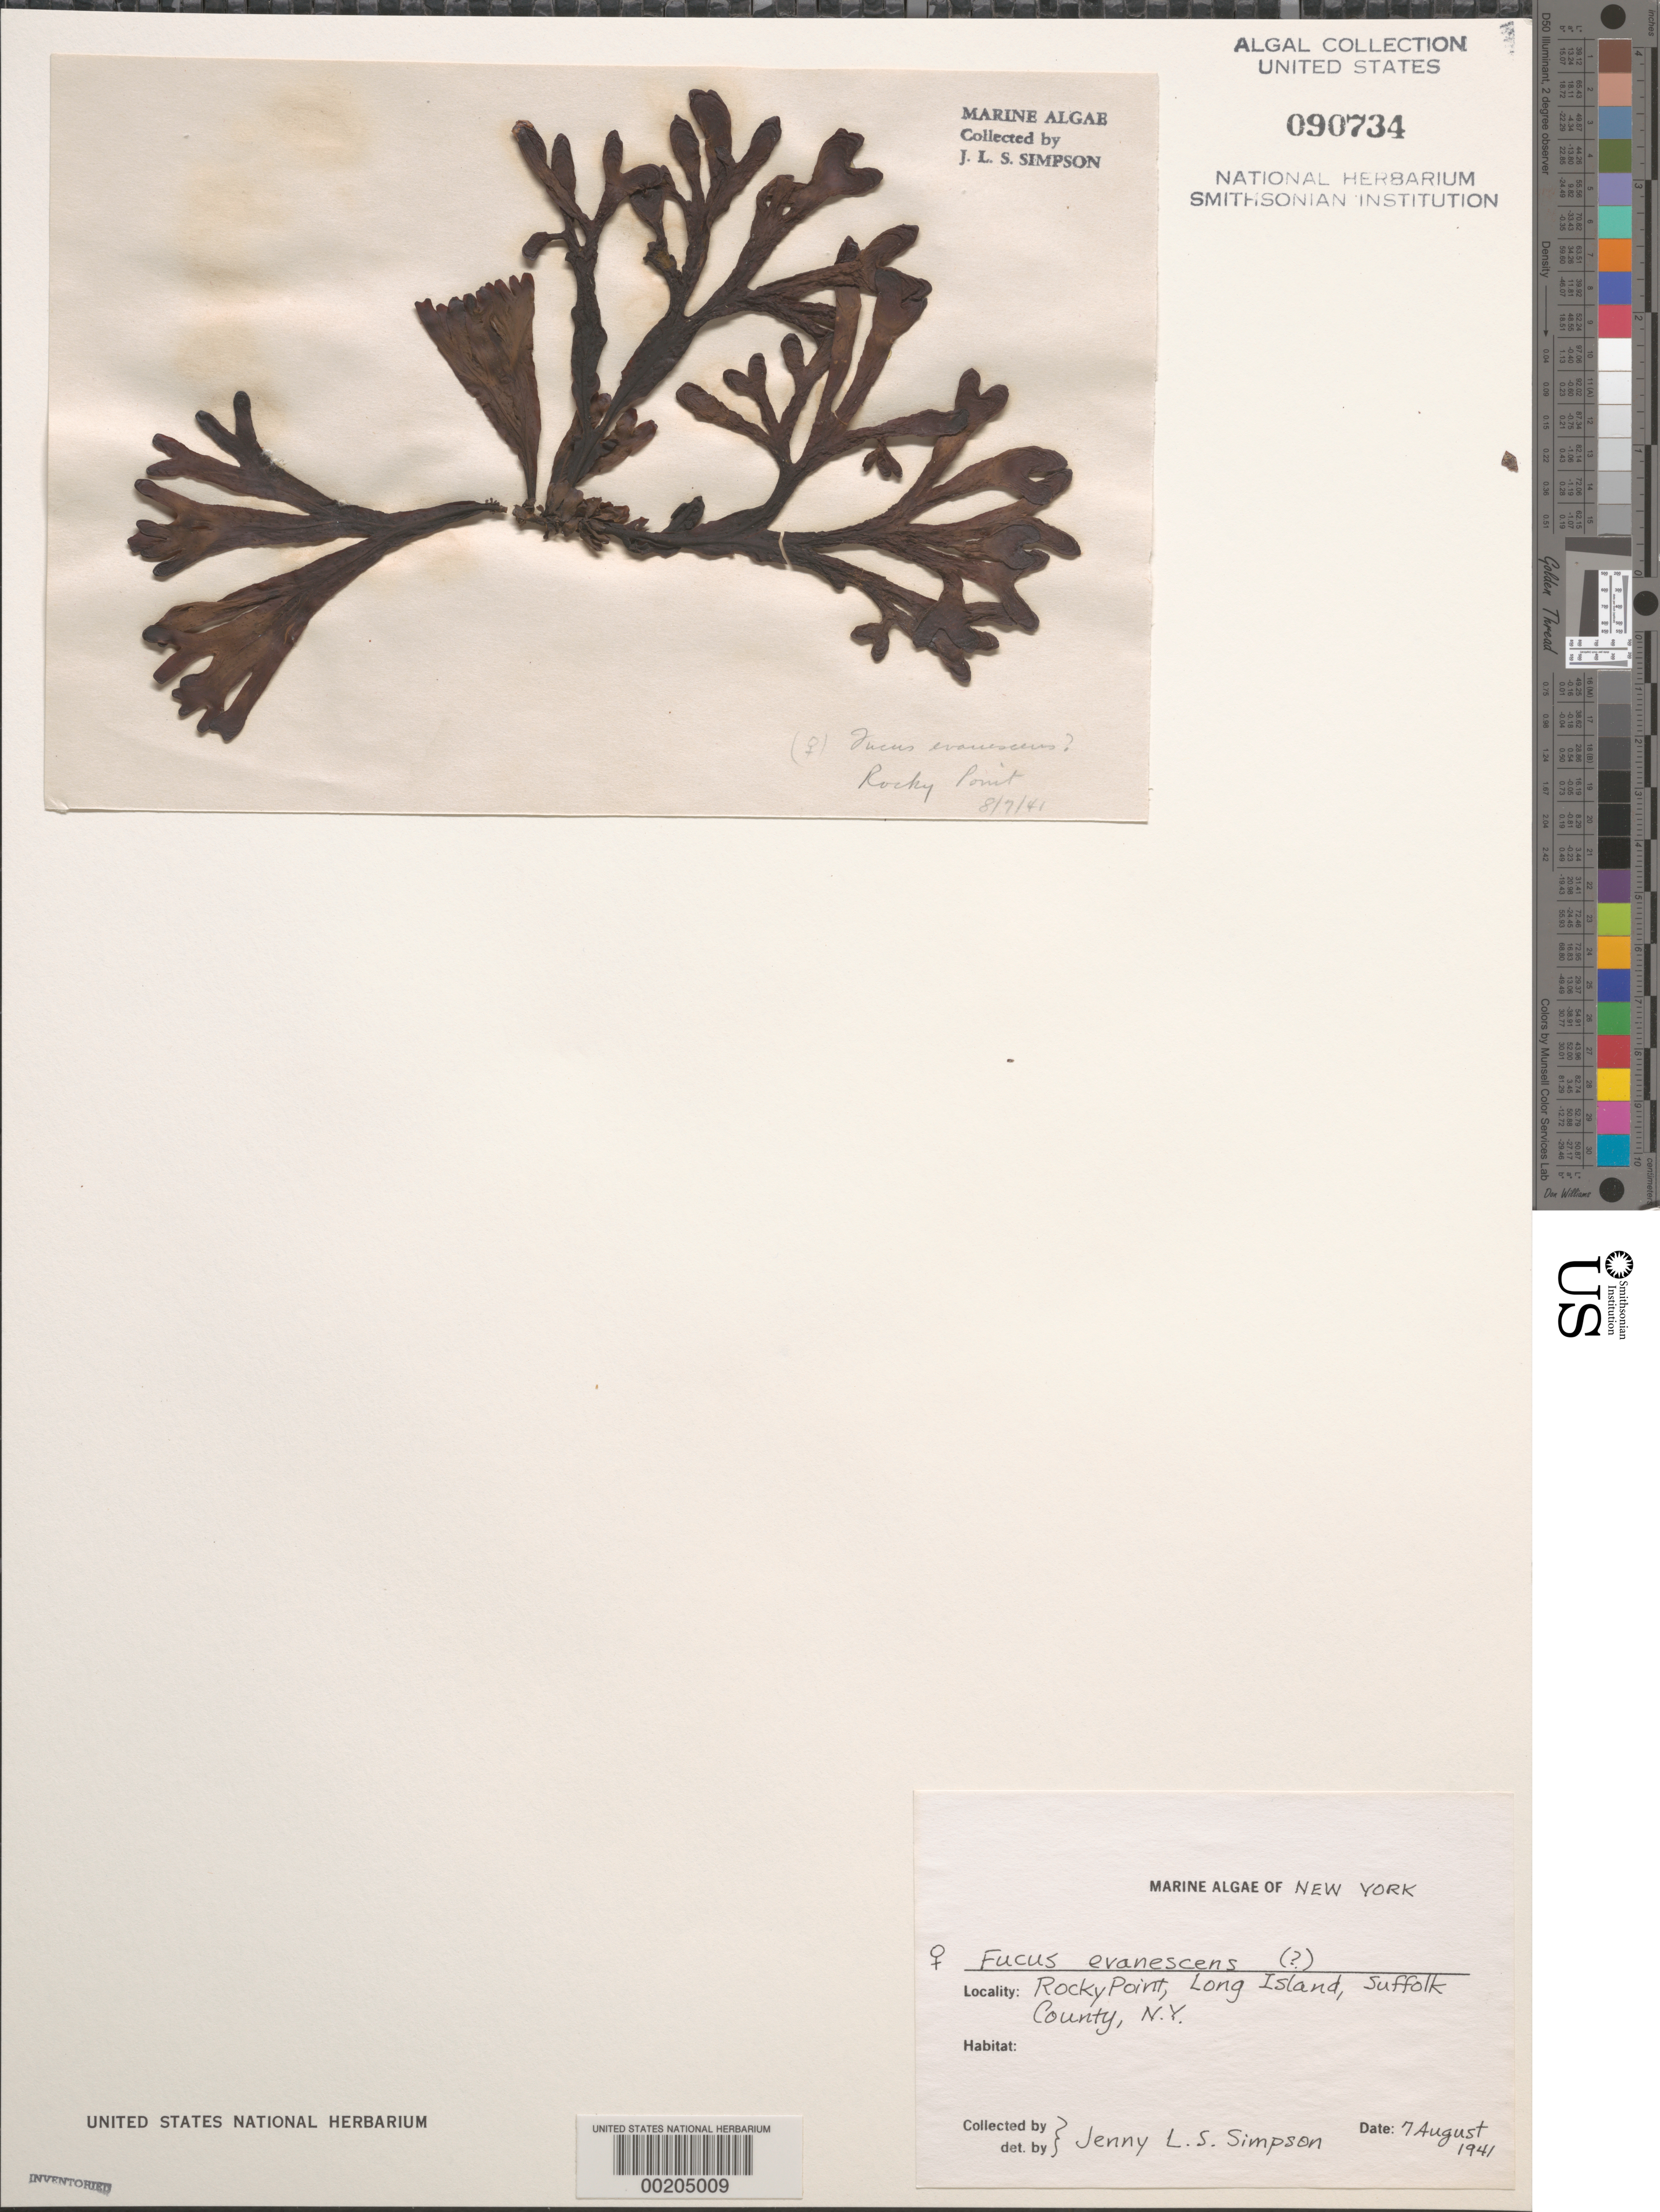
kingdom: Chromista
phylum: Ochrophyta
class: Phaeophyceae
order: Fucales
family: Fucaceae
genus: Fucus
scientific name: Fucus distichus subsp. evanescens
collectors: J. Simpson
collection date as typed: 07 Aug 1941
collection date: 1941-08-07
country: United States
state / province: New York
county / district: Suffolk County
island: Long Island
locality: Rocky Point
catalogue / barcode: US 90734